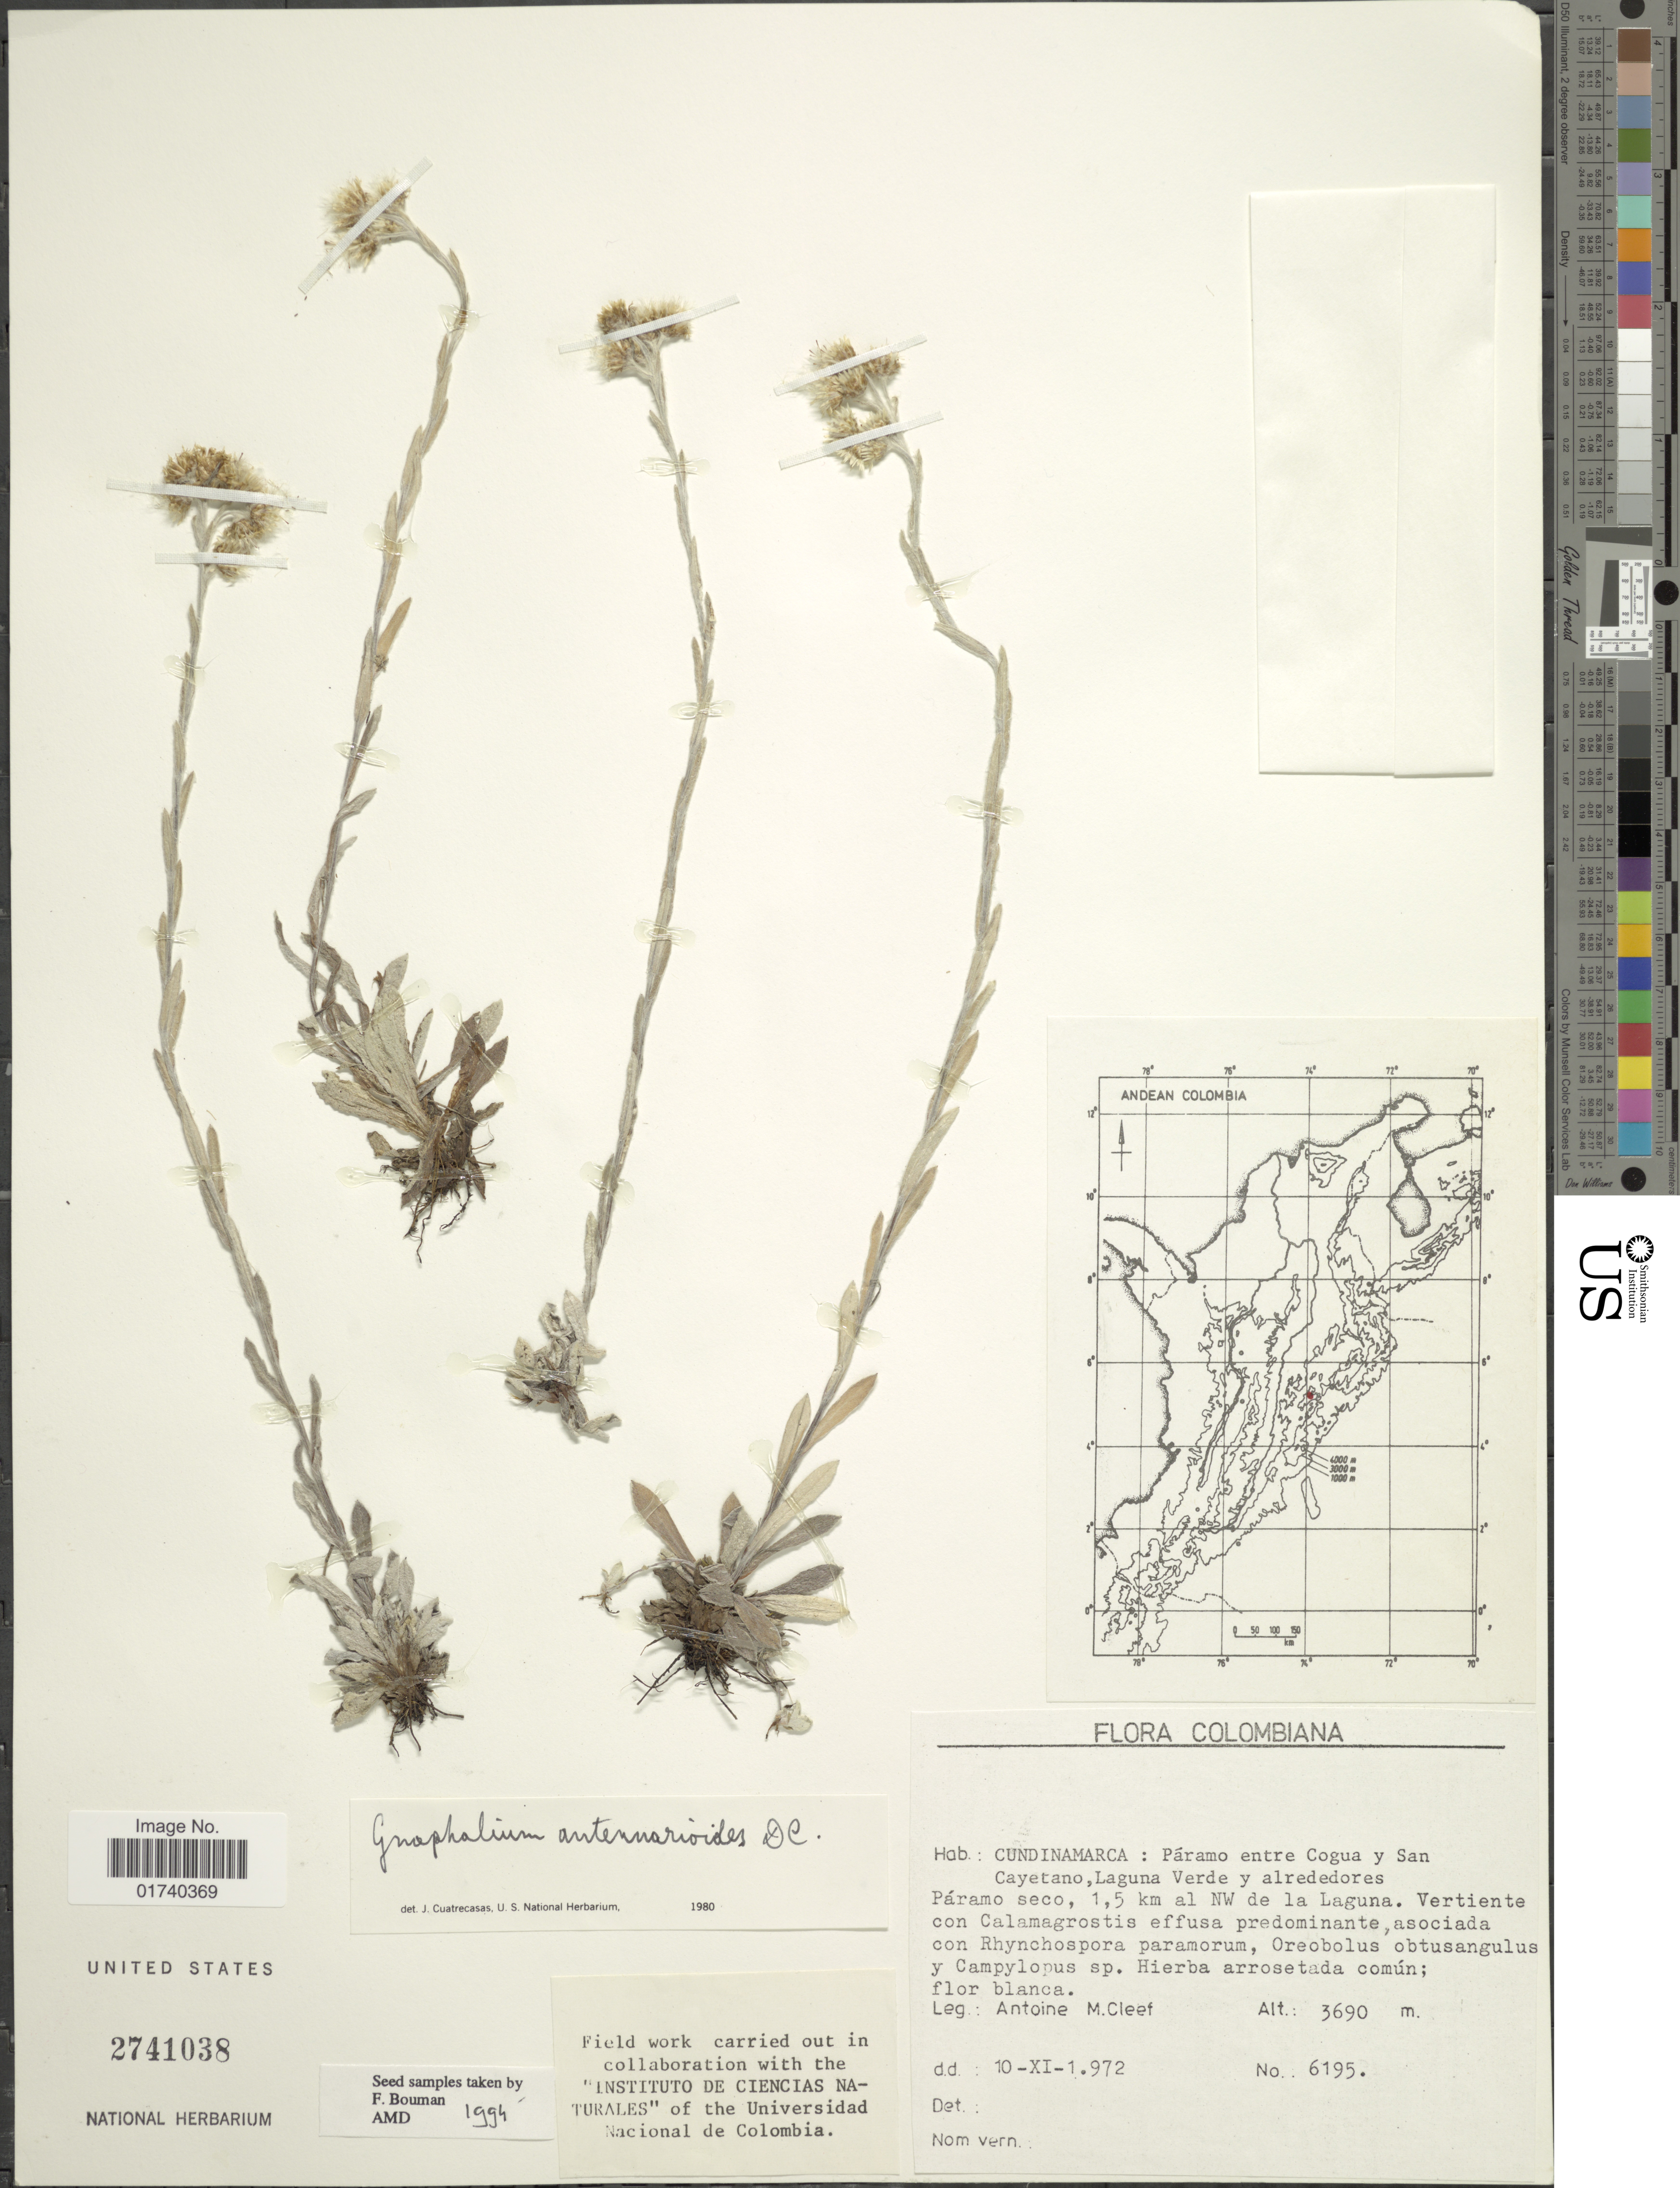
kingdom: Plantae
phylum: Tracheophyta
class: Magnoliopsida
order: Asterales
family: Asteraceae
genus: Chryselium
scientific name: Chryselium gnaphalioides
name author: (Kunth) Urtubey & S.E. Freire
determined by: Nesom, Guy L.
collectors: A. M. Cleef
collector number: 6195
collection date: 1972-11-10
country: Colombia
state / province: Cundinamarca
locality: Paramo entre Cogua y San Cayetano, Laguna Verde Y alrededores Paramo seco. 1.5 km al NW de al Laguna.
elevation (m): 3960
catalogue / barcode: US 2741038